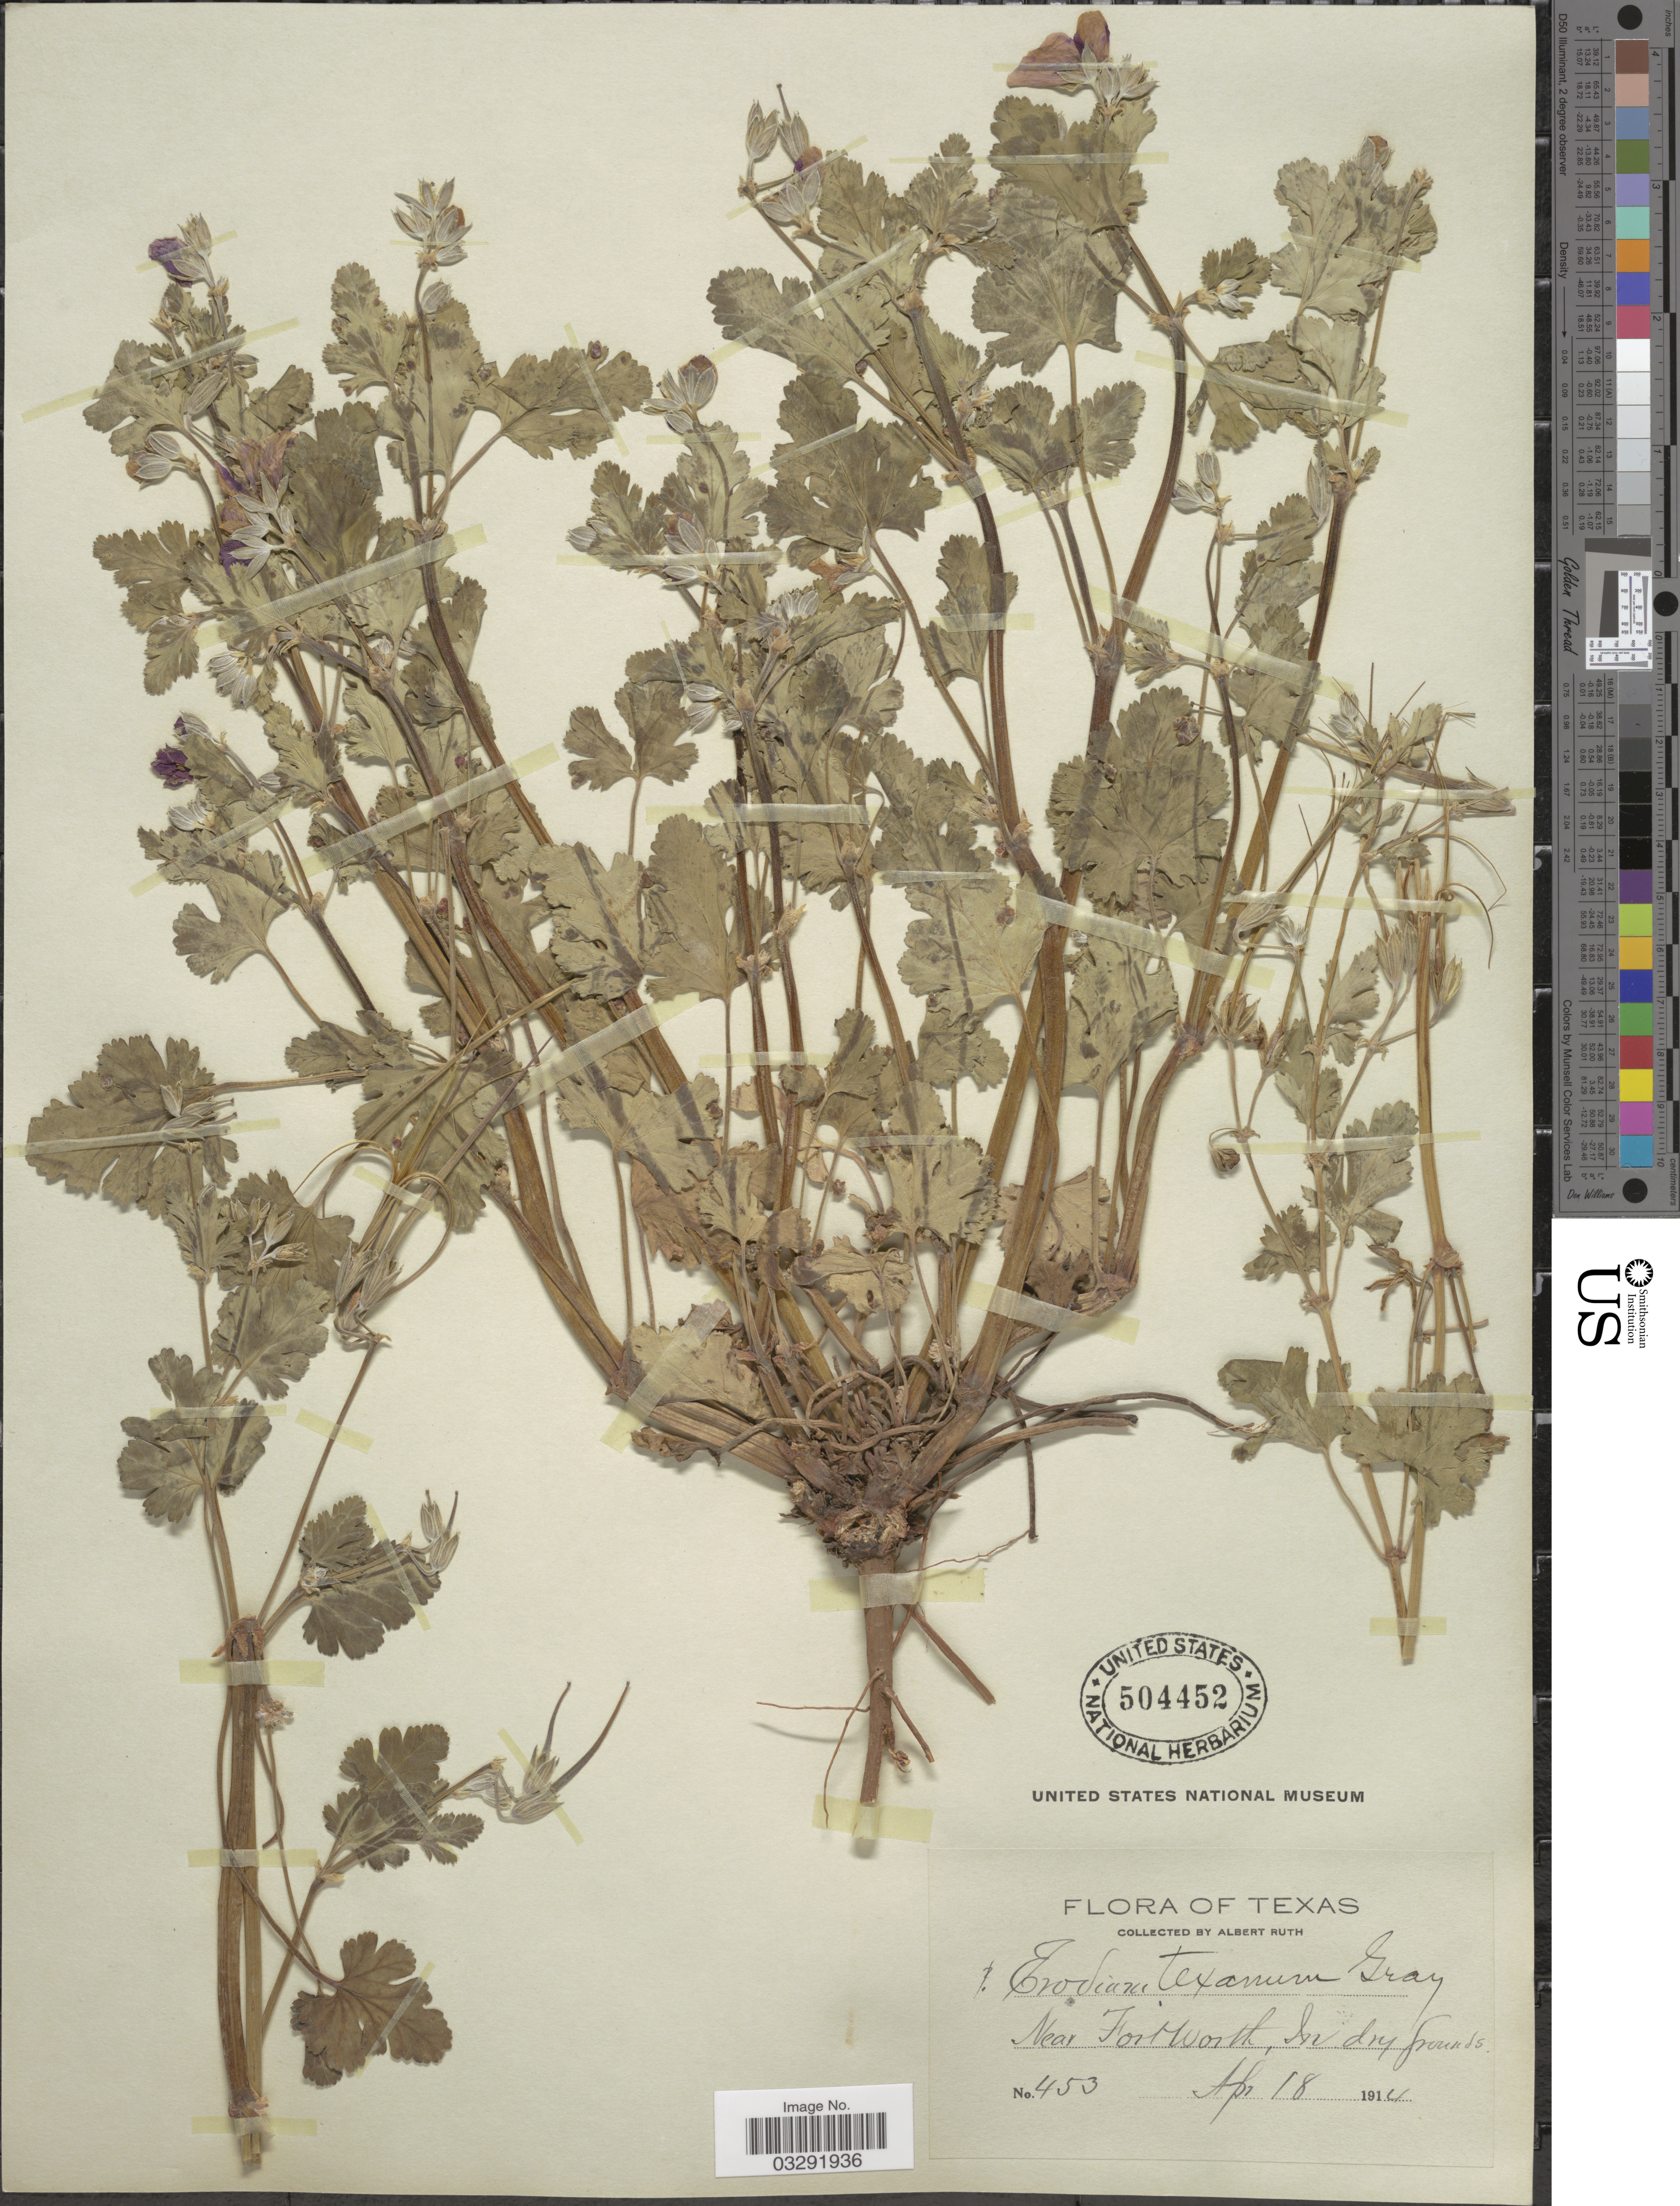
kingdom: Plantae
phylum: Tracheophyta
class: Magnoliopsida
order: Geraniales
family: Geraniaceae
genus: Erodium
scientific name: Erodium texanum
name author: A. Gray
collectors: A. Ruth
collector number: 453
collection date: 1914-04-18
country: United States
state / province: Texas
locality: Near Fortworth.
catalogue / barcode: US 504452